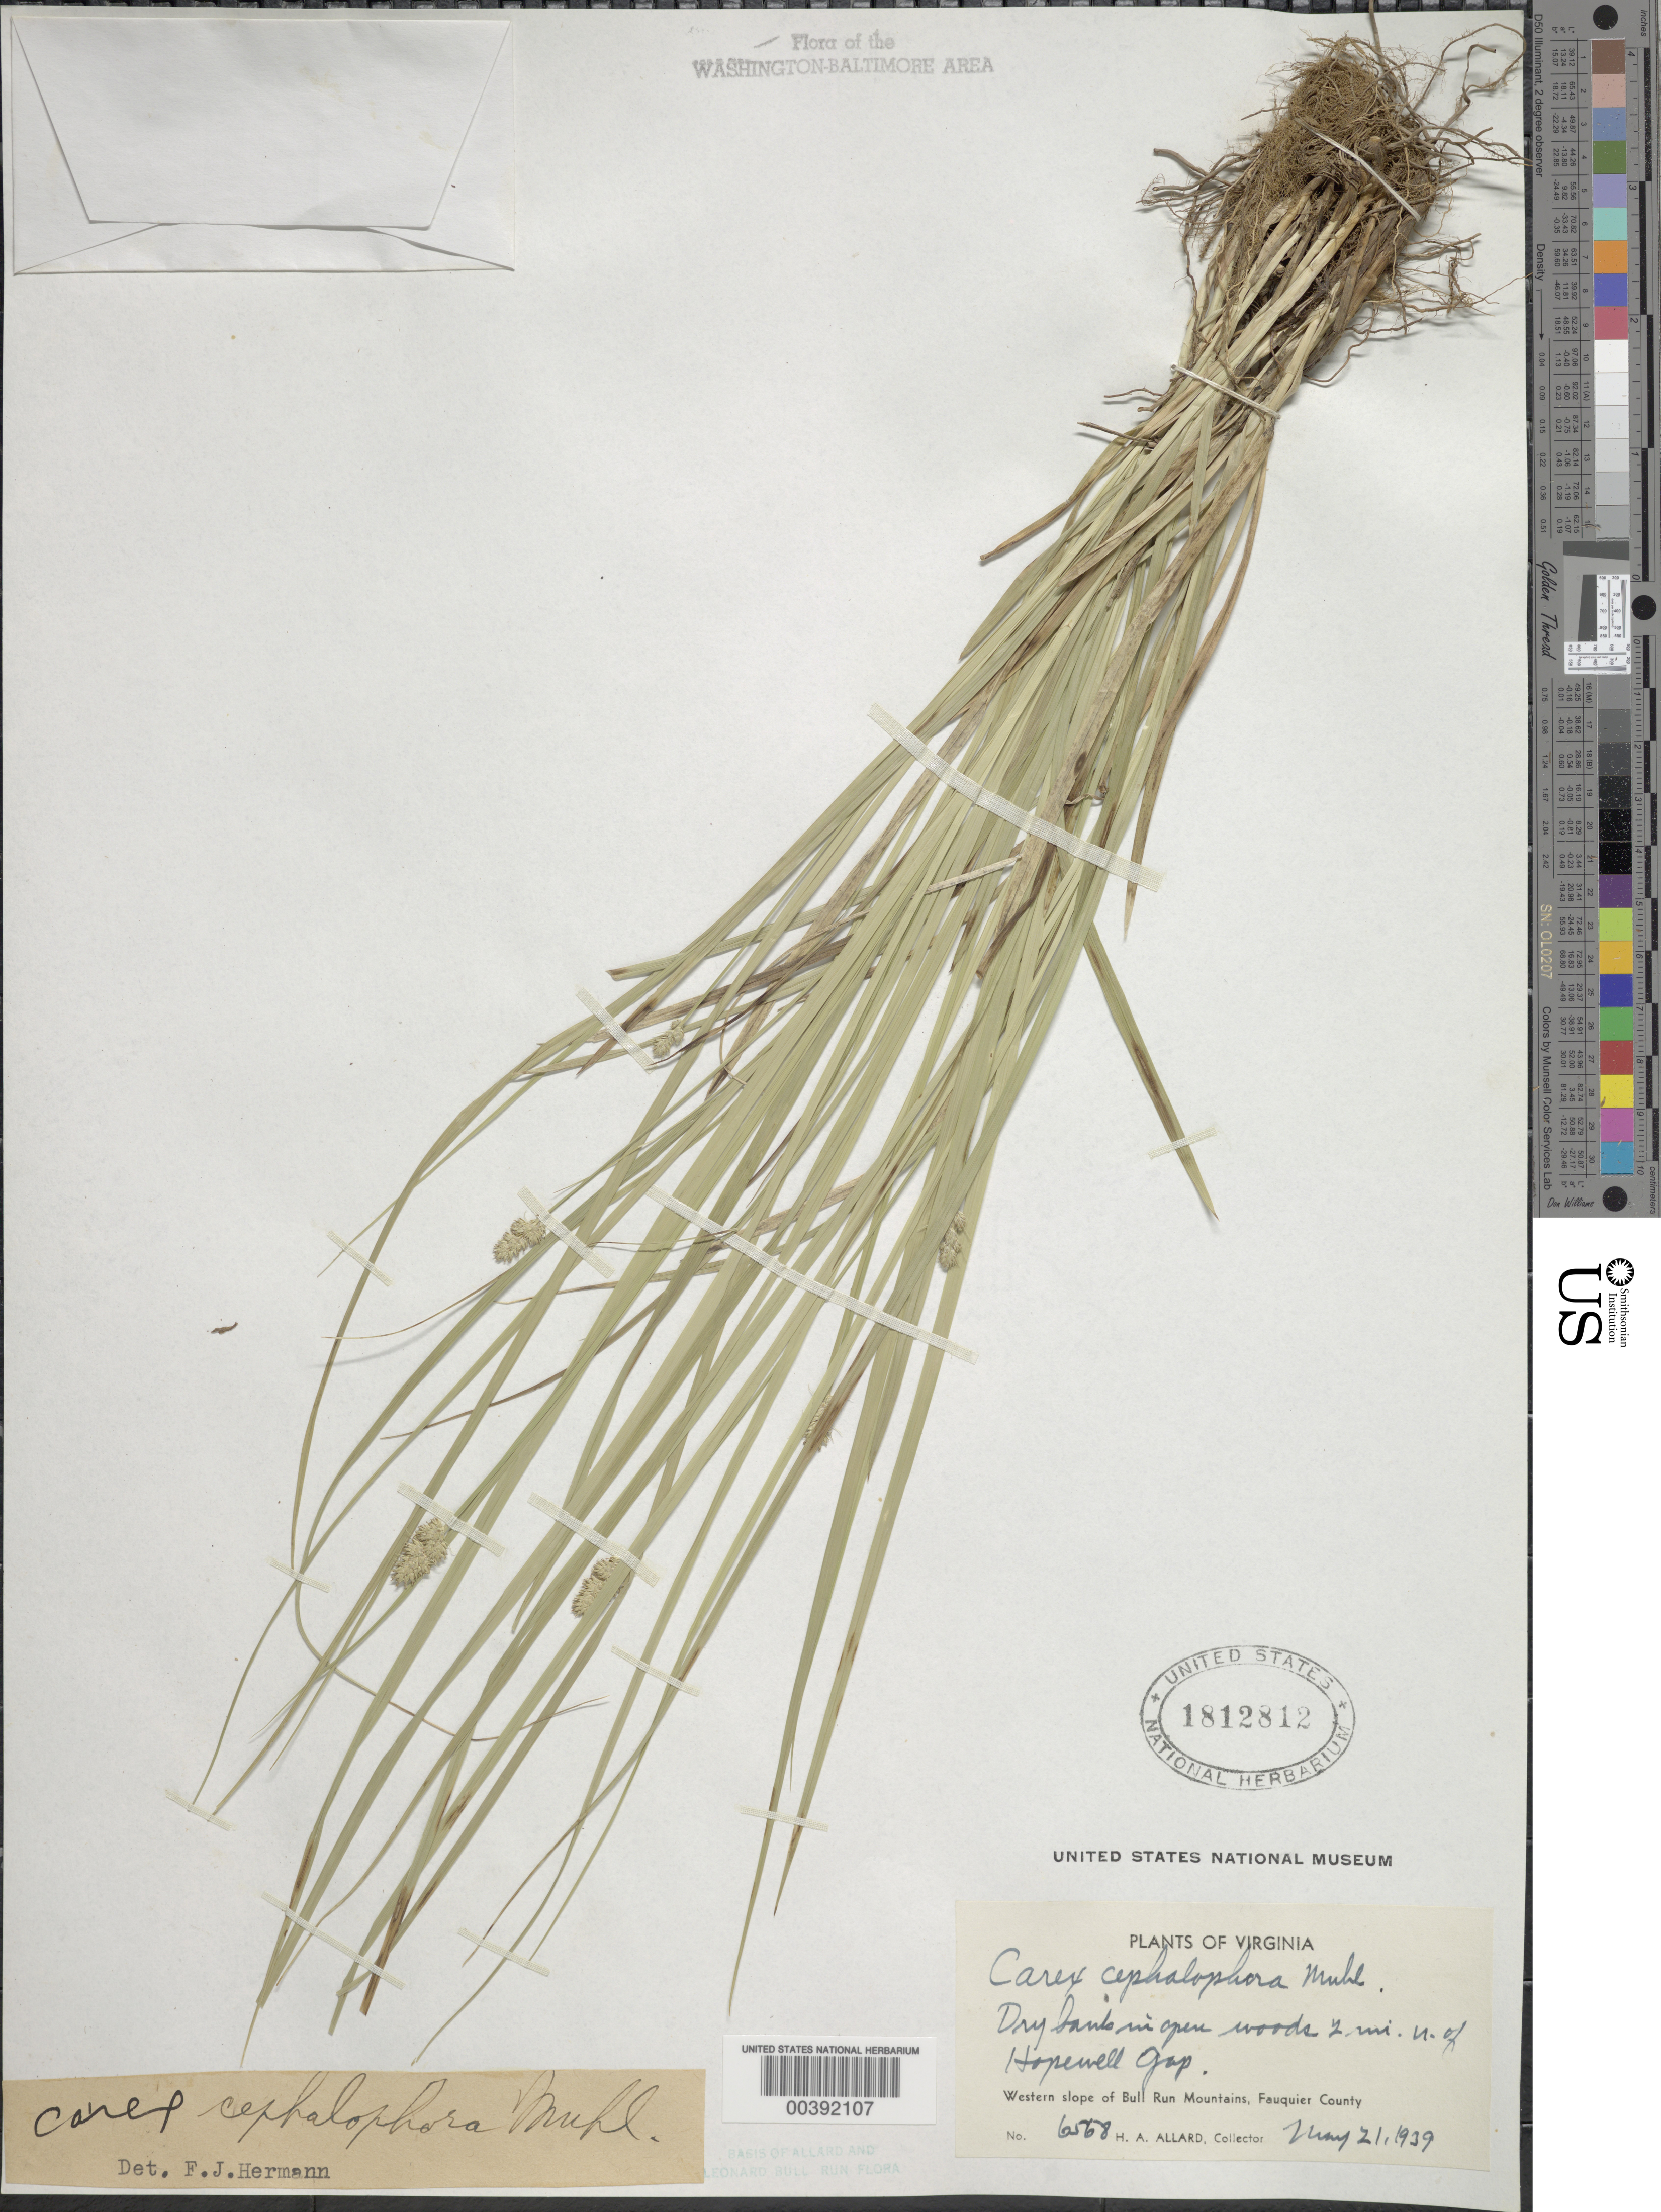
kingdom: Plantae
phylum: Tracheophyta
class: Liliopsida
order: Poales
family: Cyperaceae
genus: Carex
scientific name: Carex cephalophora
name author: Muhl. ex Willd.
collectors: H. A. Allard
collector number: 6568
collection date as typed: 21 May 1939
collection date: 1939-05-21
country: United States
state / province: Virginia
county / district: Fauquier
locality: N of Hopewell Gap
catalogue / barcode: US 1812812